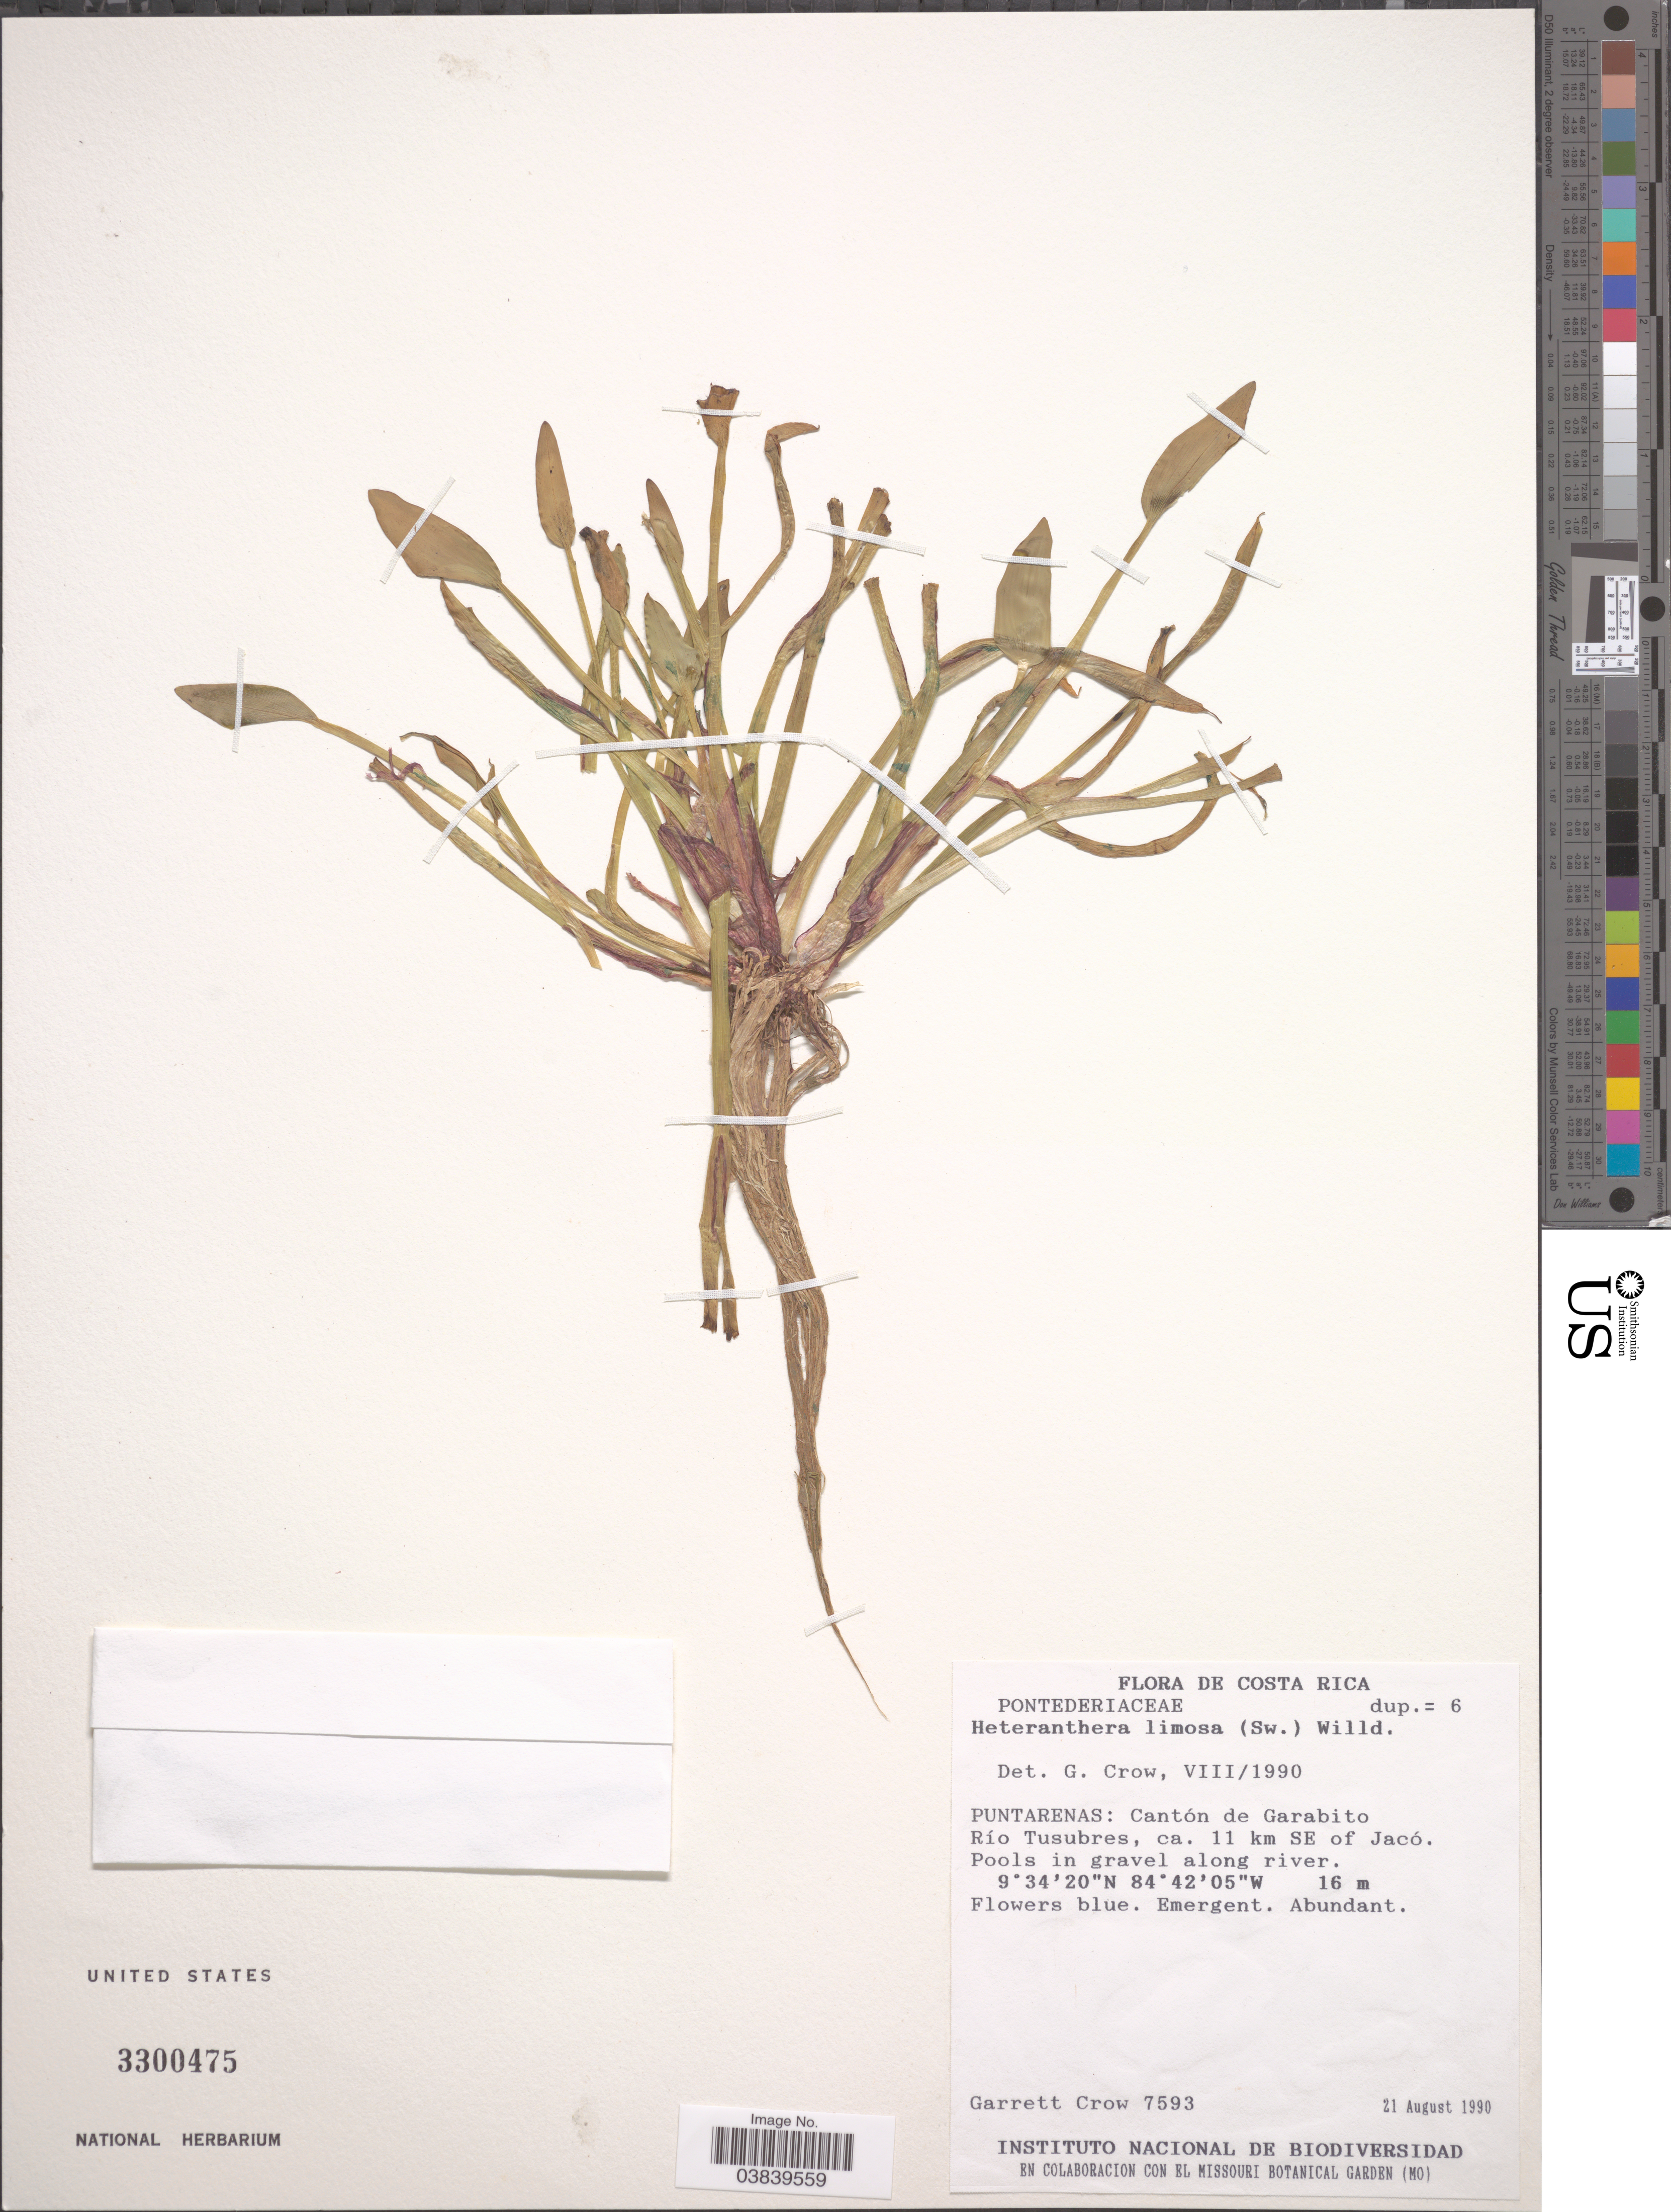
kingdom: Plantae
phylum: Tracheophyta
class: Liliopsida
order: Commelinales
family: Pontederiaceae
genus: Heteranthera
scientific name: Heteranthera limosa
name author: (Sw.) Willd.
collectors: G. E. Crow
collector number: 7593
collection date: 1990-08-21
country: Costa Rica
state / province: Puntarenas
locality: Cantón de Garabito. Río Tusubres, ca. 11 km SE of Jacó.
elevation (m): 16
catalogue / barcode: US 3300475